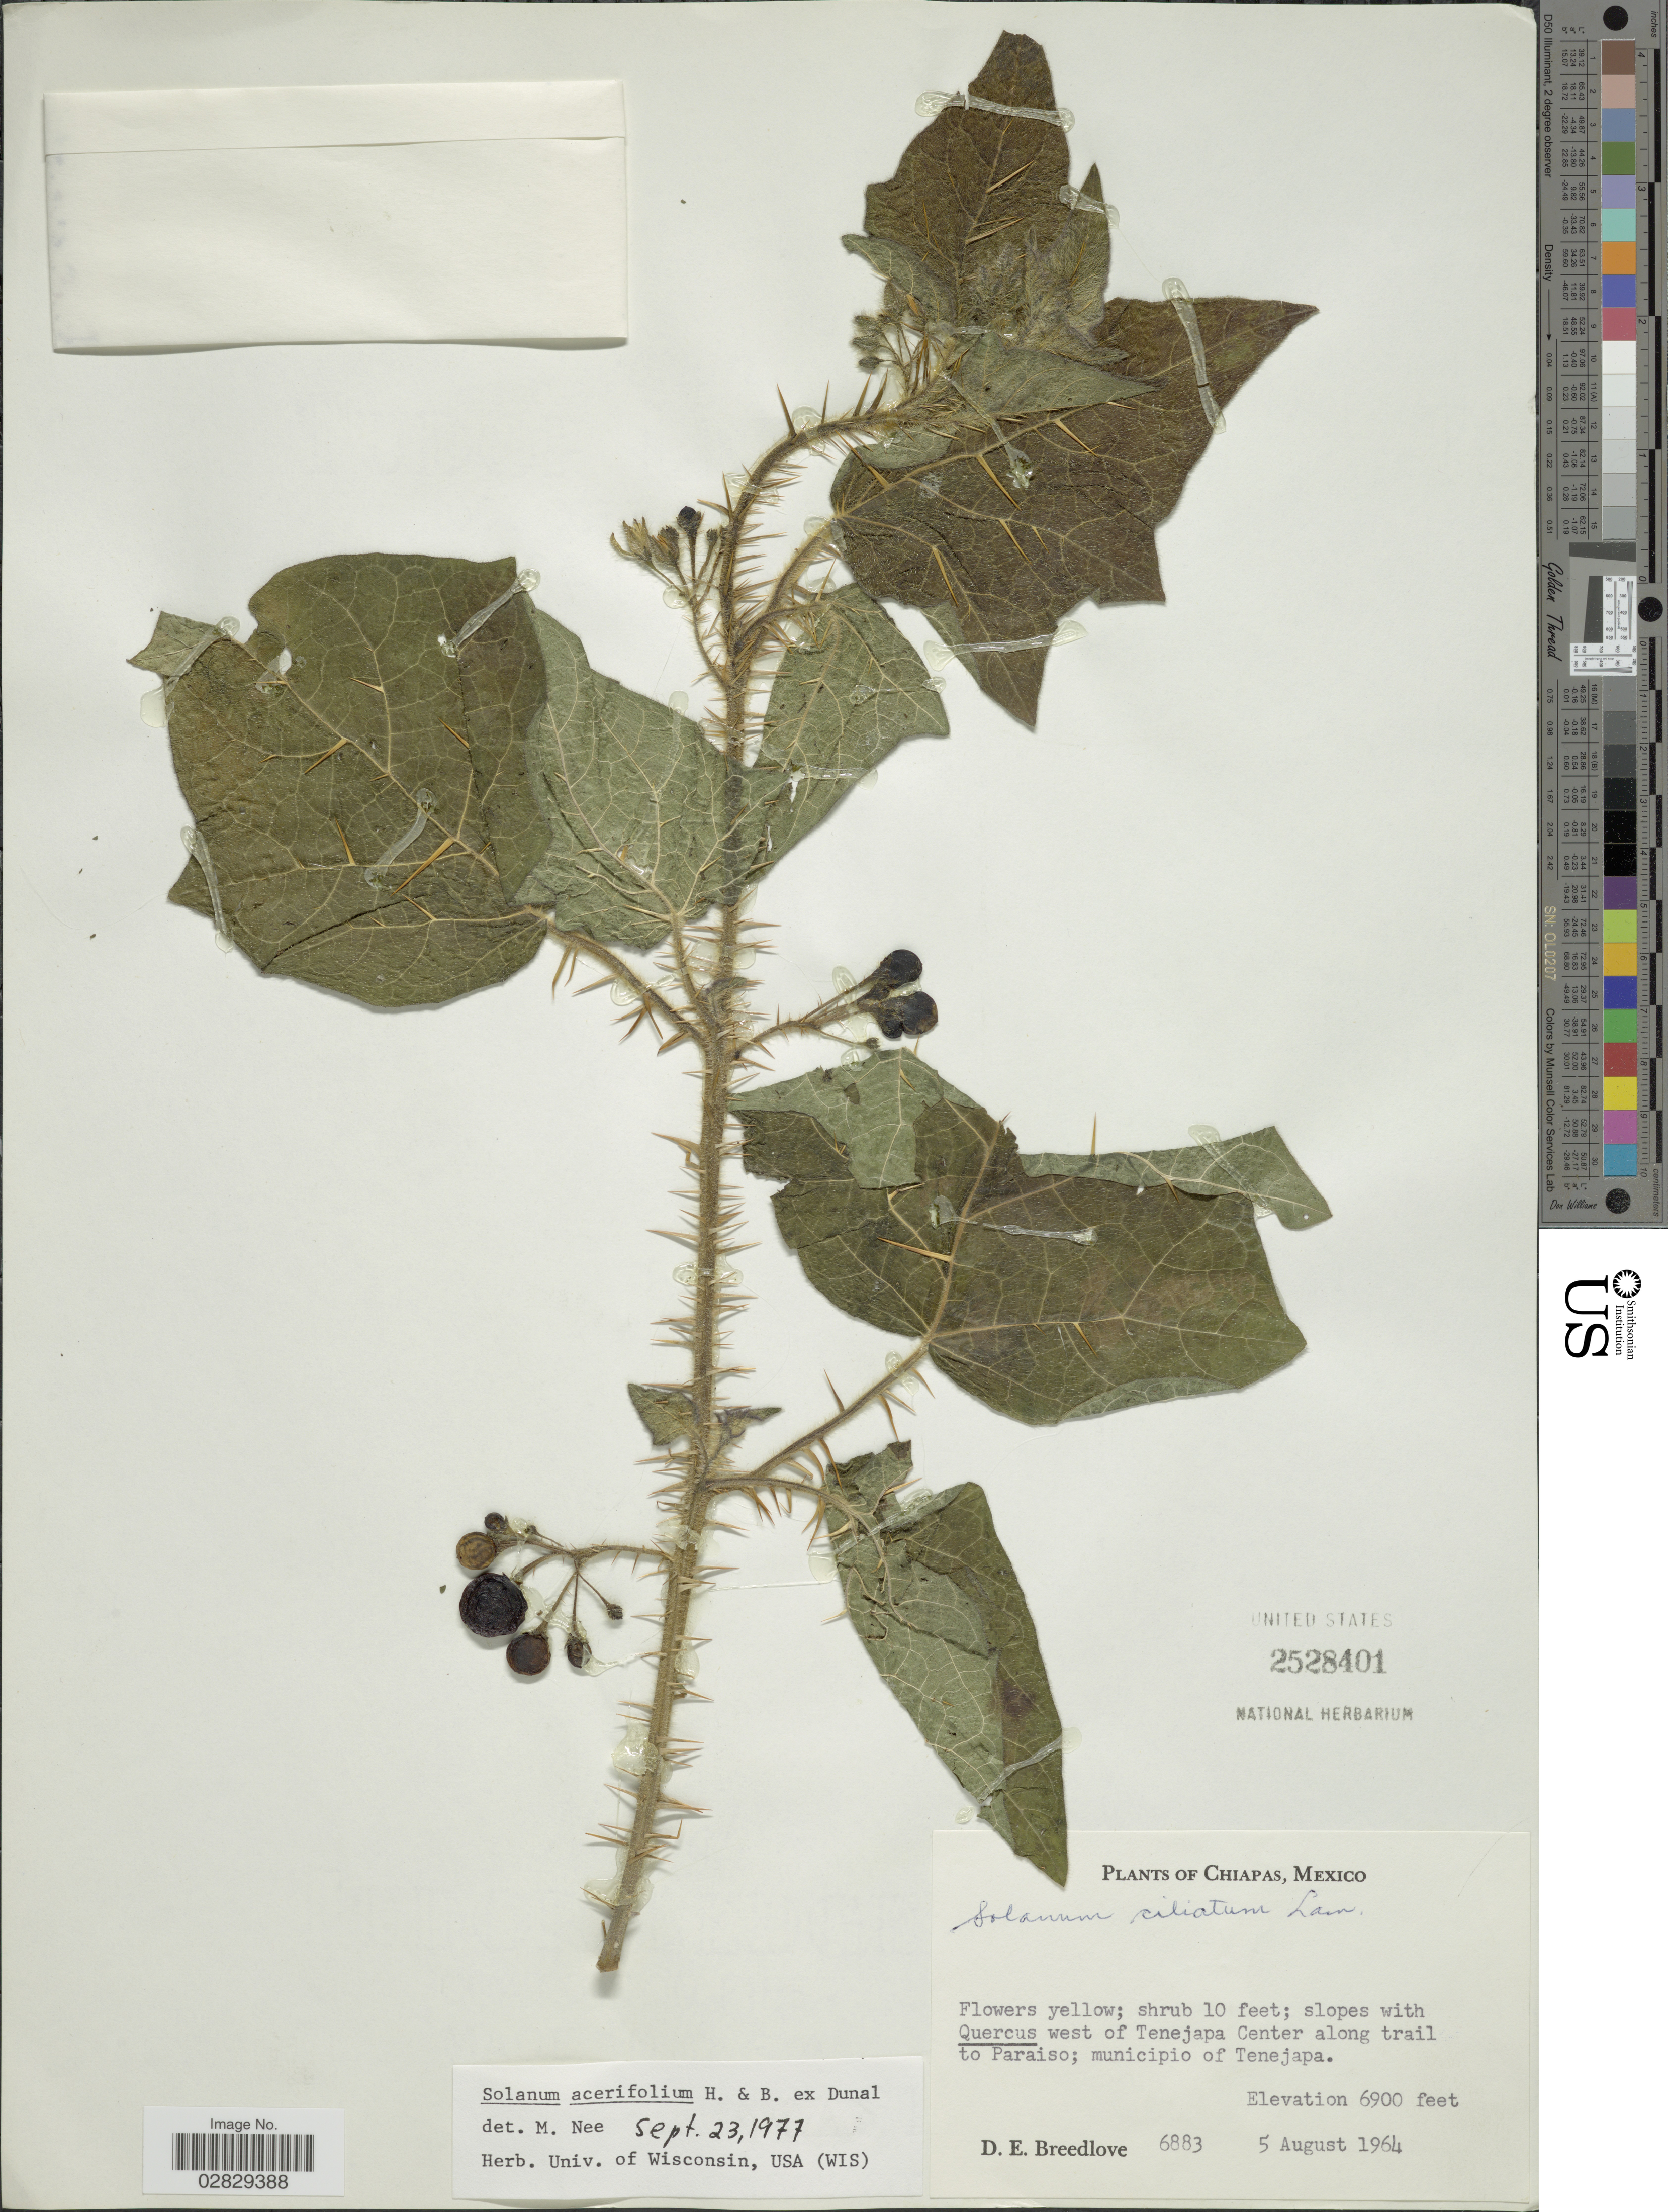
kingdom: Plantae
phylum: Tracheophyta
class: Magnoliopsida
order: Solanales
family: Solanaceae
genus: Solanum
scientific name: Solanum acerifolium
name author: Humb. & Bonpl. ex Dunal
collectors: D. E. Breedlove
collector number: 6883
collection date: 1964-08-05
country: Mexico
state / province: Chiapas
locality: Slopes with Quercus west of Tenejapa Center along trail to Paraiso; municipio of Tenejapa.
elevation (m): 2103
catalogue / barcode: US 2528401